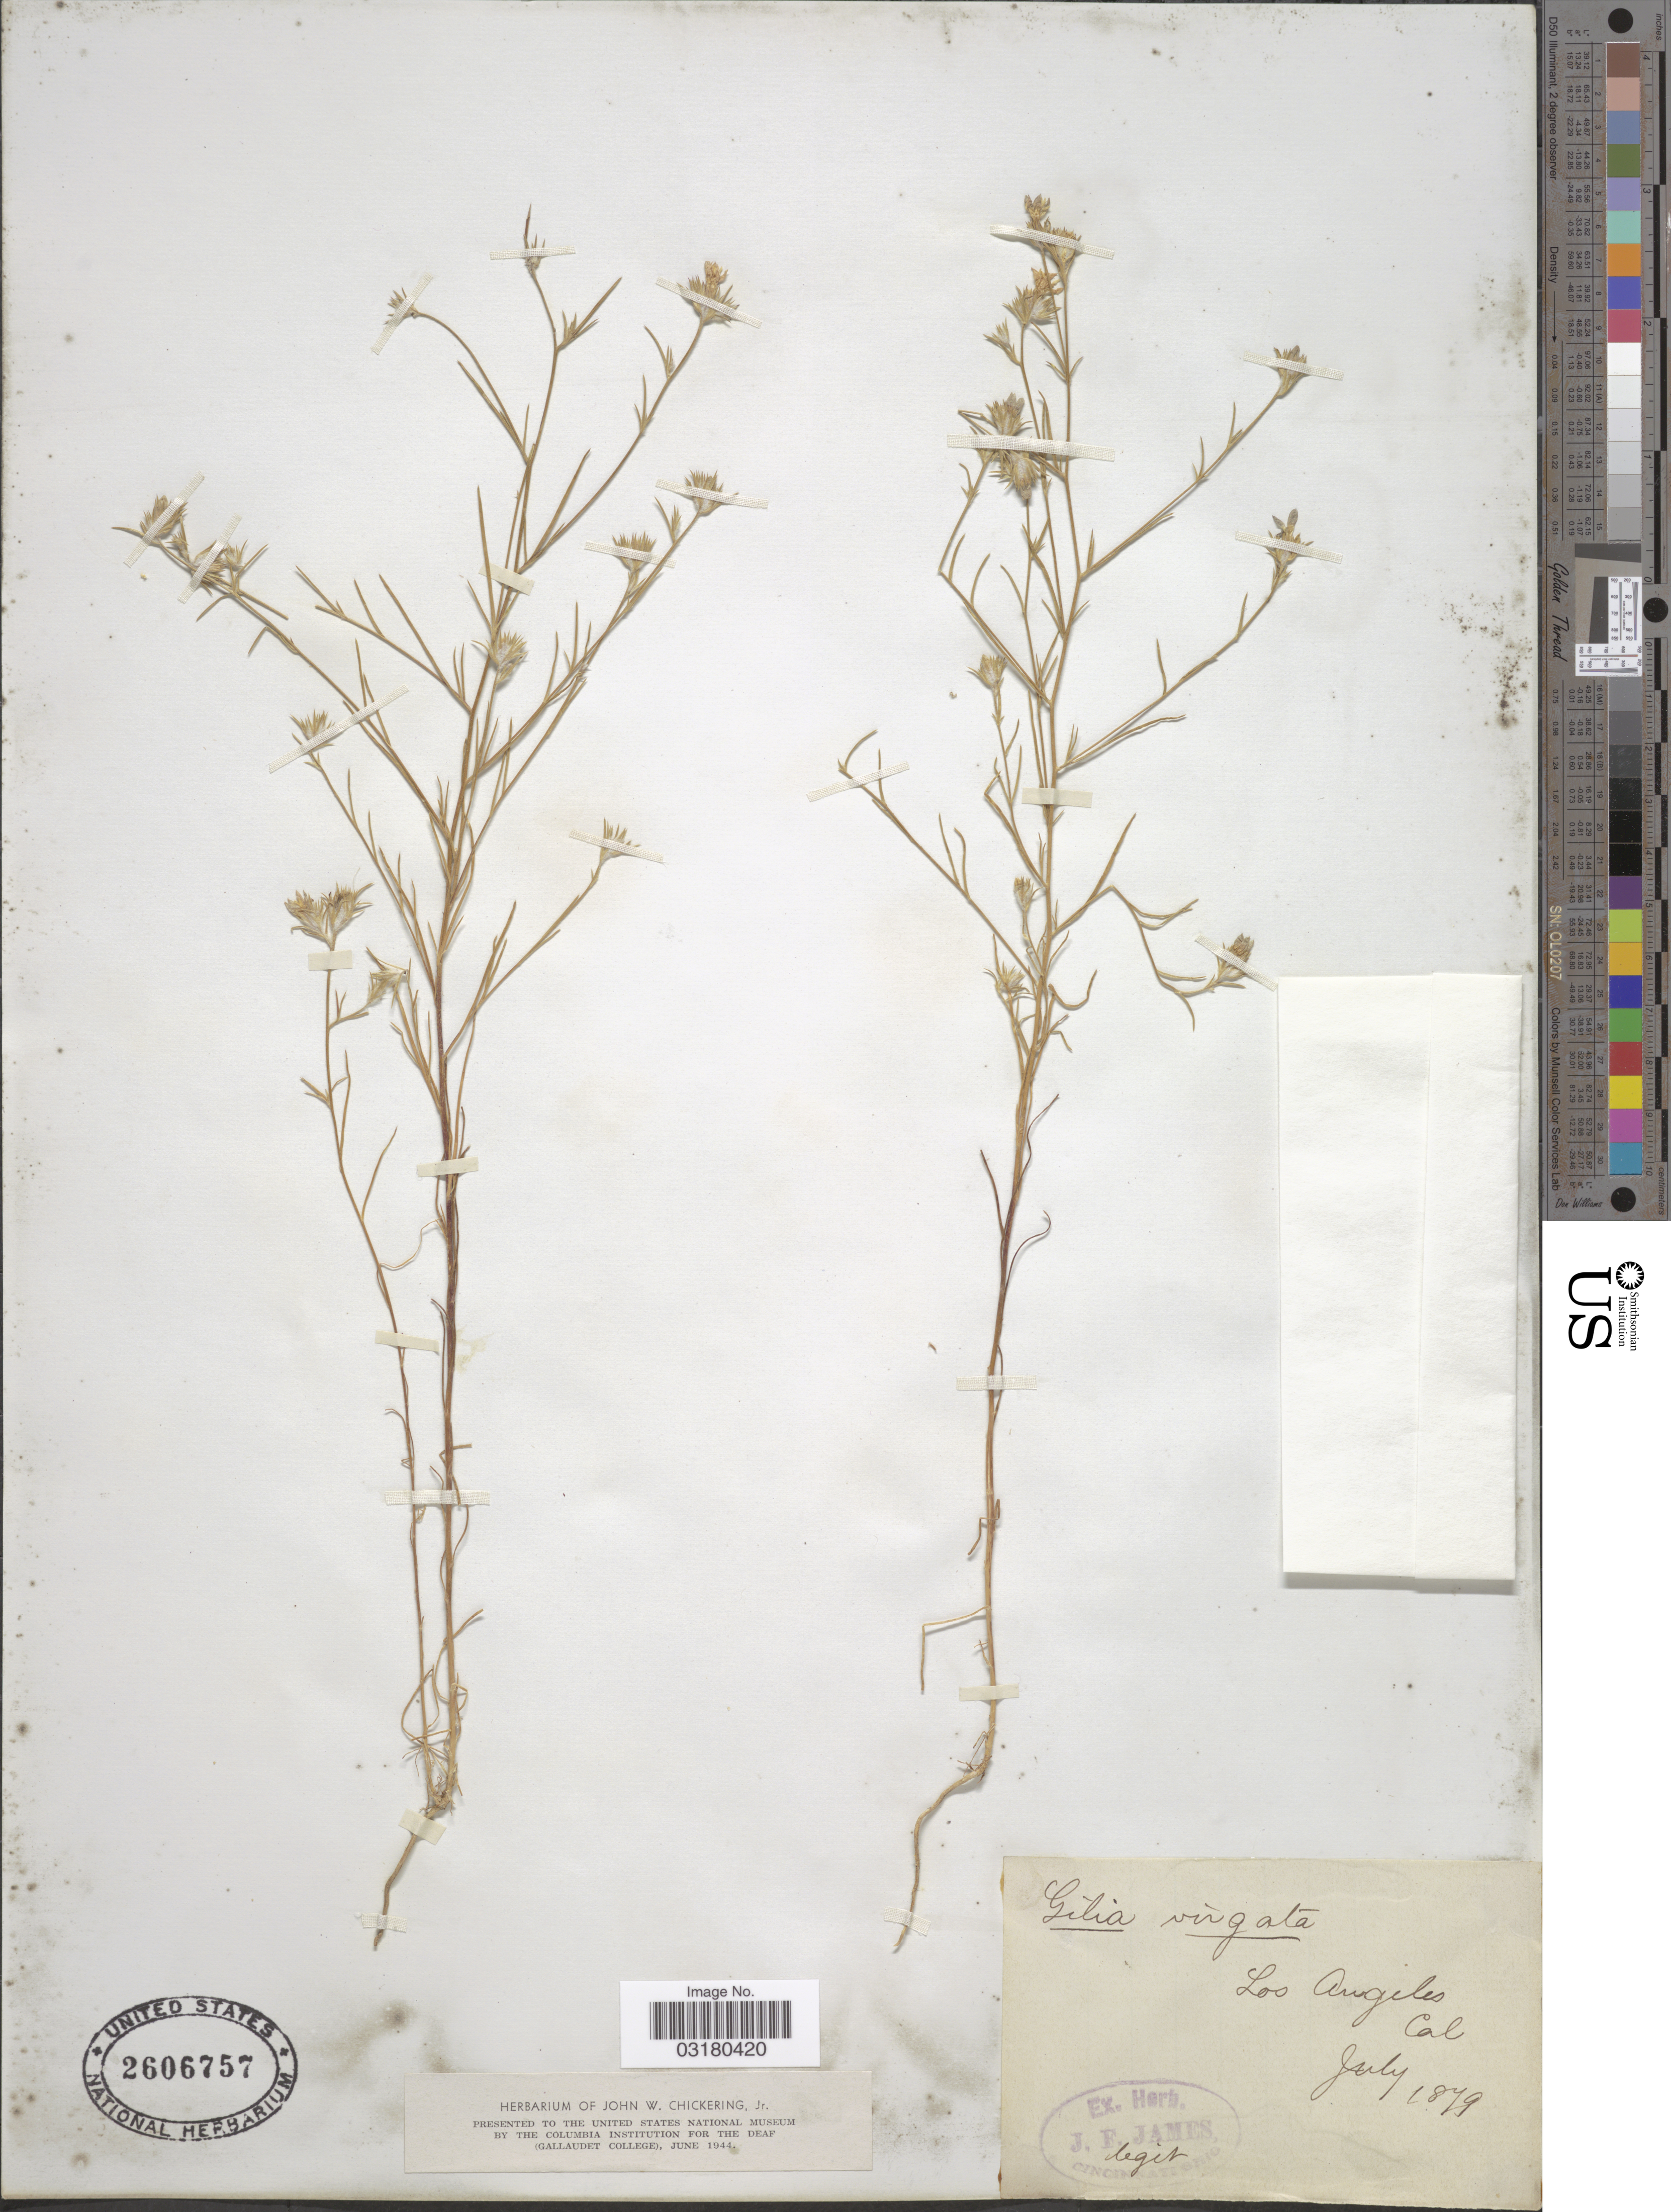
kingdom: Plantae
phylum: Tracheophyta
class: Magnoliopsida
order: Ericales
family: Polemoniaceae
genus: Eriastrum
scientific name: Eriastrum sapphirinum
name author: (Eastw.) H. Mason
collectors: Ex herb. J. F. James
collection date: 1879-07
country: United States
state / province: California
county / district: Los Angeles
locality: Los Angeles.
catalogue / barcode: US 2606757